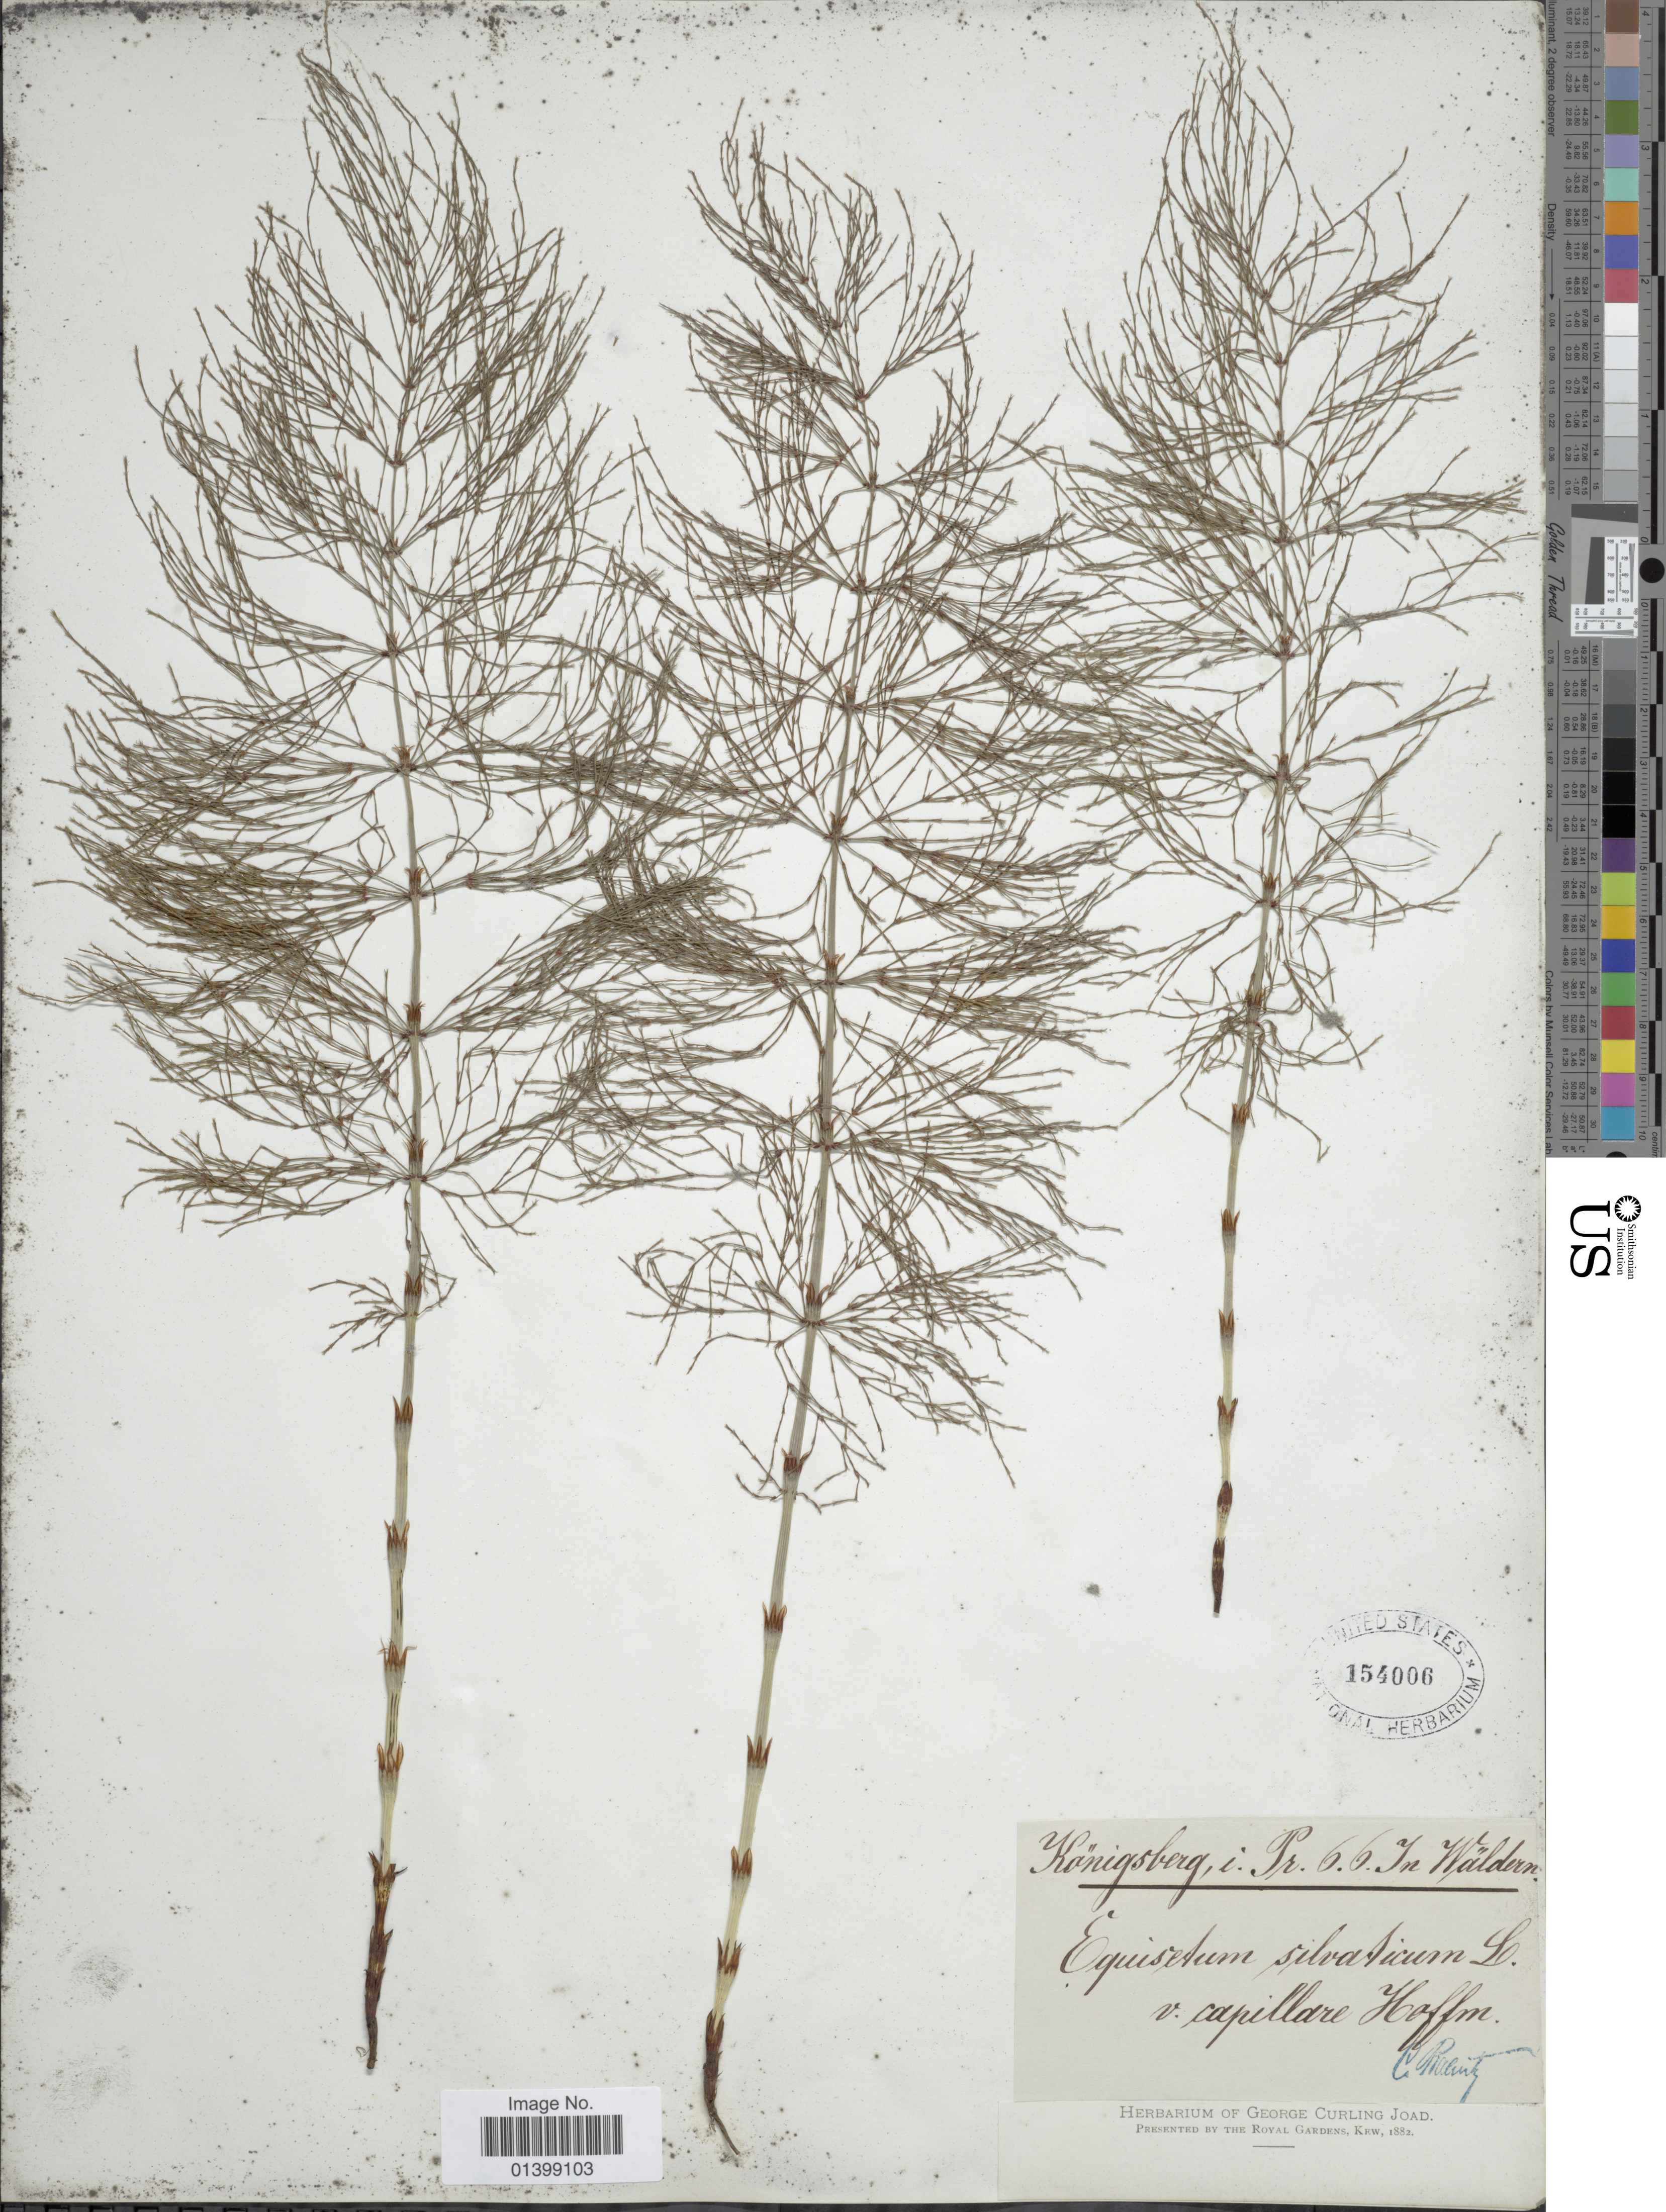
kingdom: Plantae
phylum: Tracheophyta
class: Polypodiopsida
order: Equisetales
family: Equisetaceae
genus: Equisetum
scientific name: Equisetum sylvaticum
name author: L.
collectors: C. G. Baenitz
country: Russian Federation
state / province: Kaliningrad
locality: Königsberg, In Wäldern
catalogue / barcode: US 154006